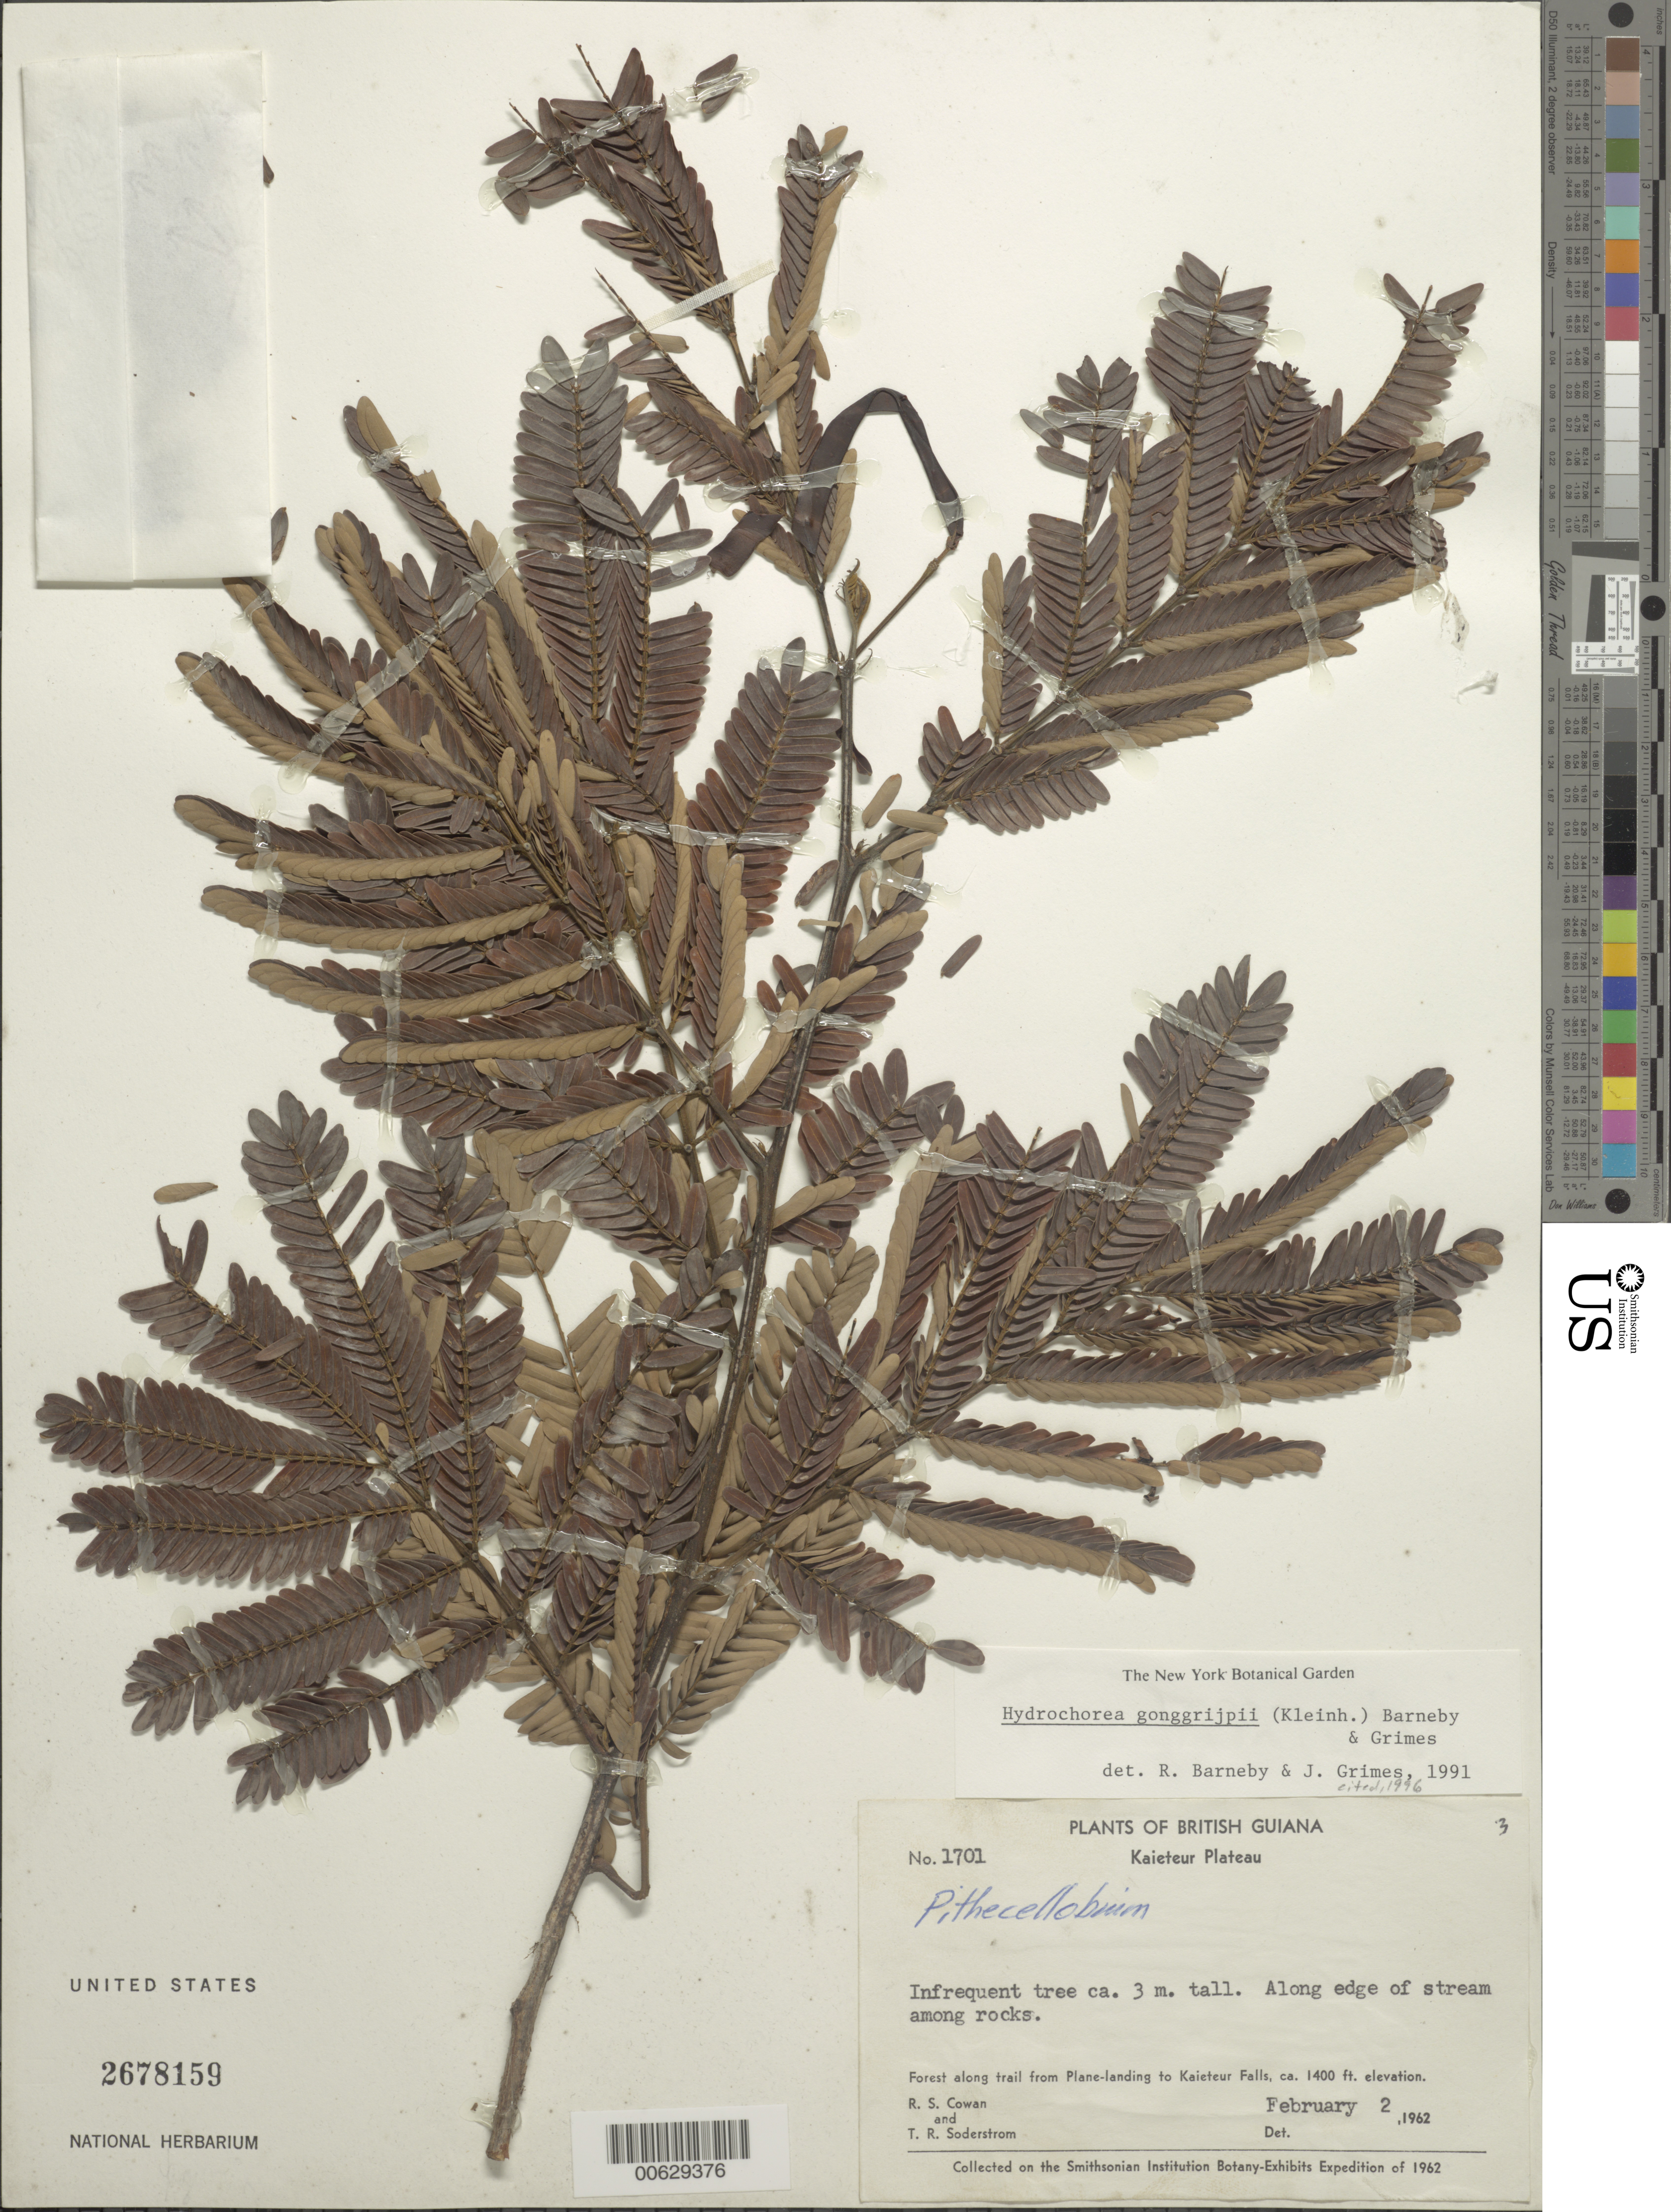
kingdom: Plantae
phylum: Tracheophyta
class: Magnoliopsida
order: Fabales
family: Fabaceae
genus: Hydrochorea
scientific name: Hydrochorea gonggrijpii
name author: (Kleinhoonte) Barneby & J.W. Grimes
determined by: Barneby, R. C.; Grimes, J. W.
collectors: R. S. Cowan & T. R. Soderstrom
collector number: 1701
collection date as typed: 2-Feb-62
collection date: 1962-02-02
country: Guyana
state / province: Potaro-Siparuni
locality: Kaieteur Plateau, along trail from plane landing to Kaieteur Falls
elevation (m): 427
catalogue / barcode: US 2678159